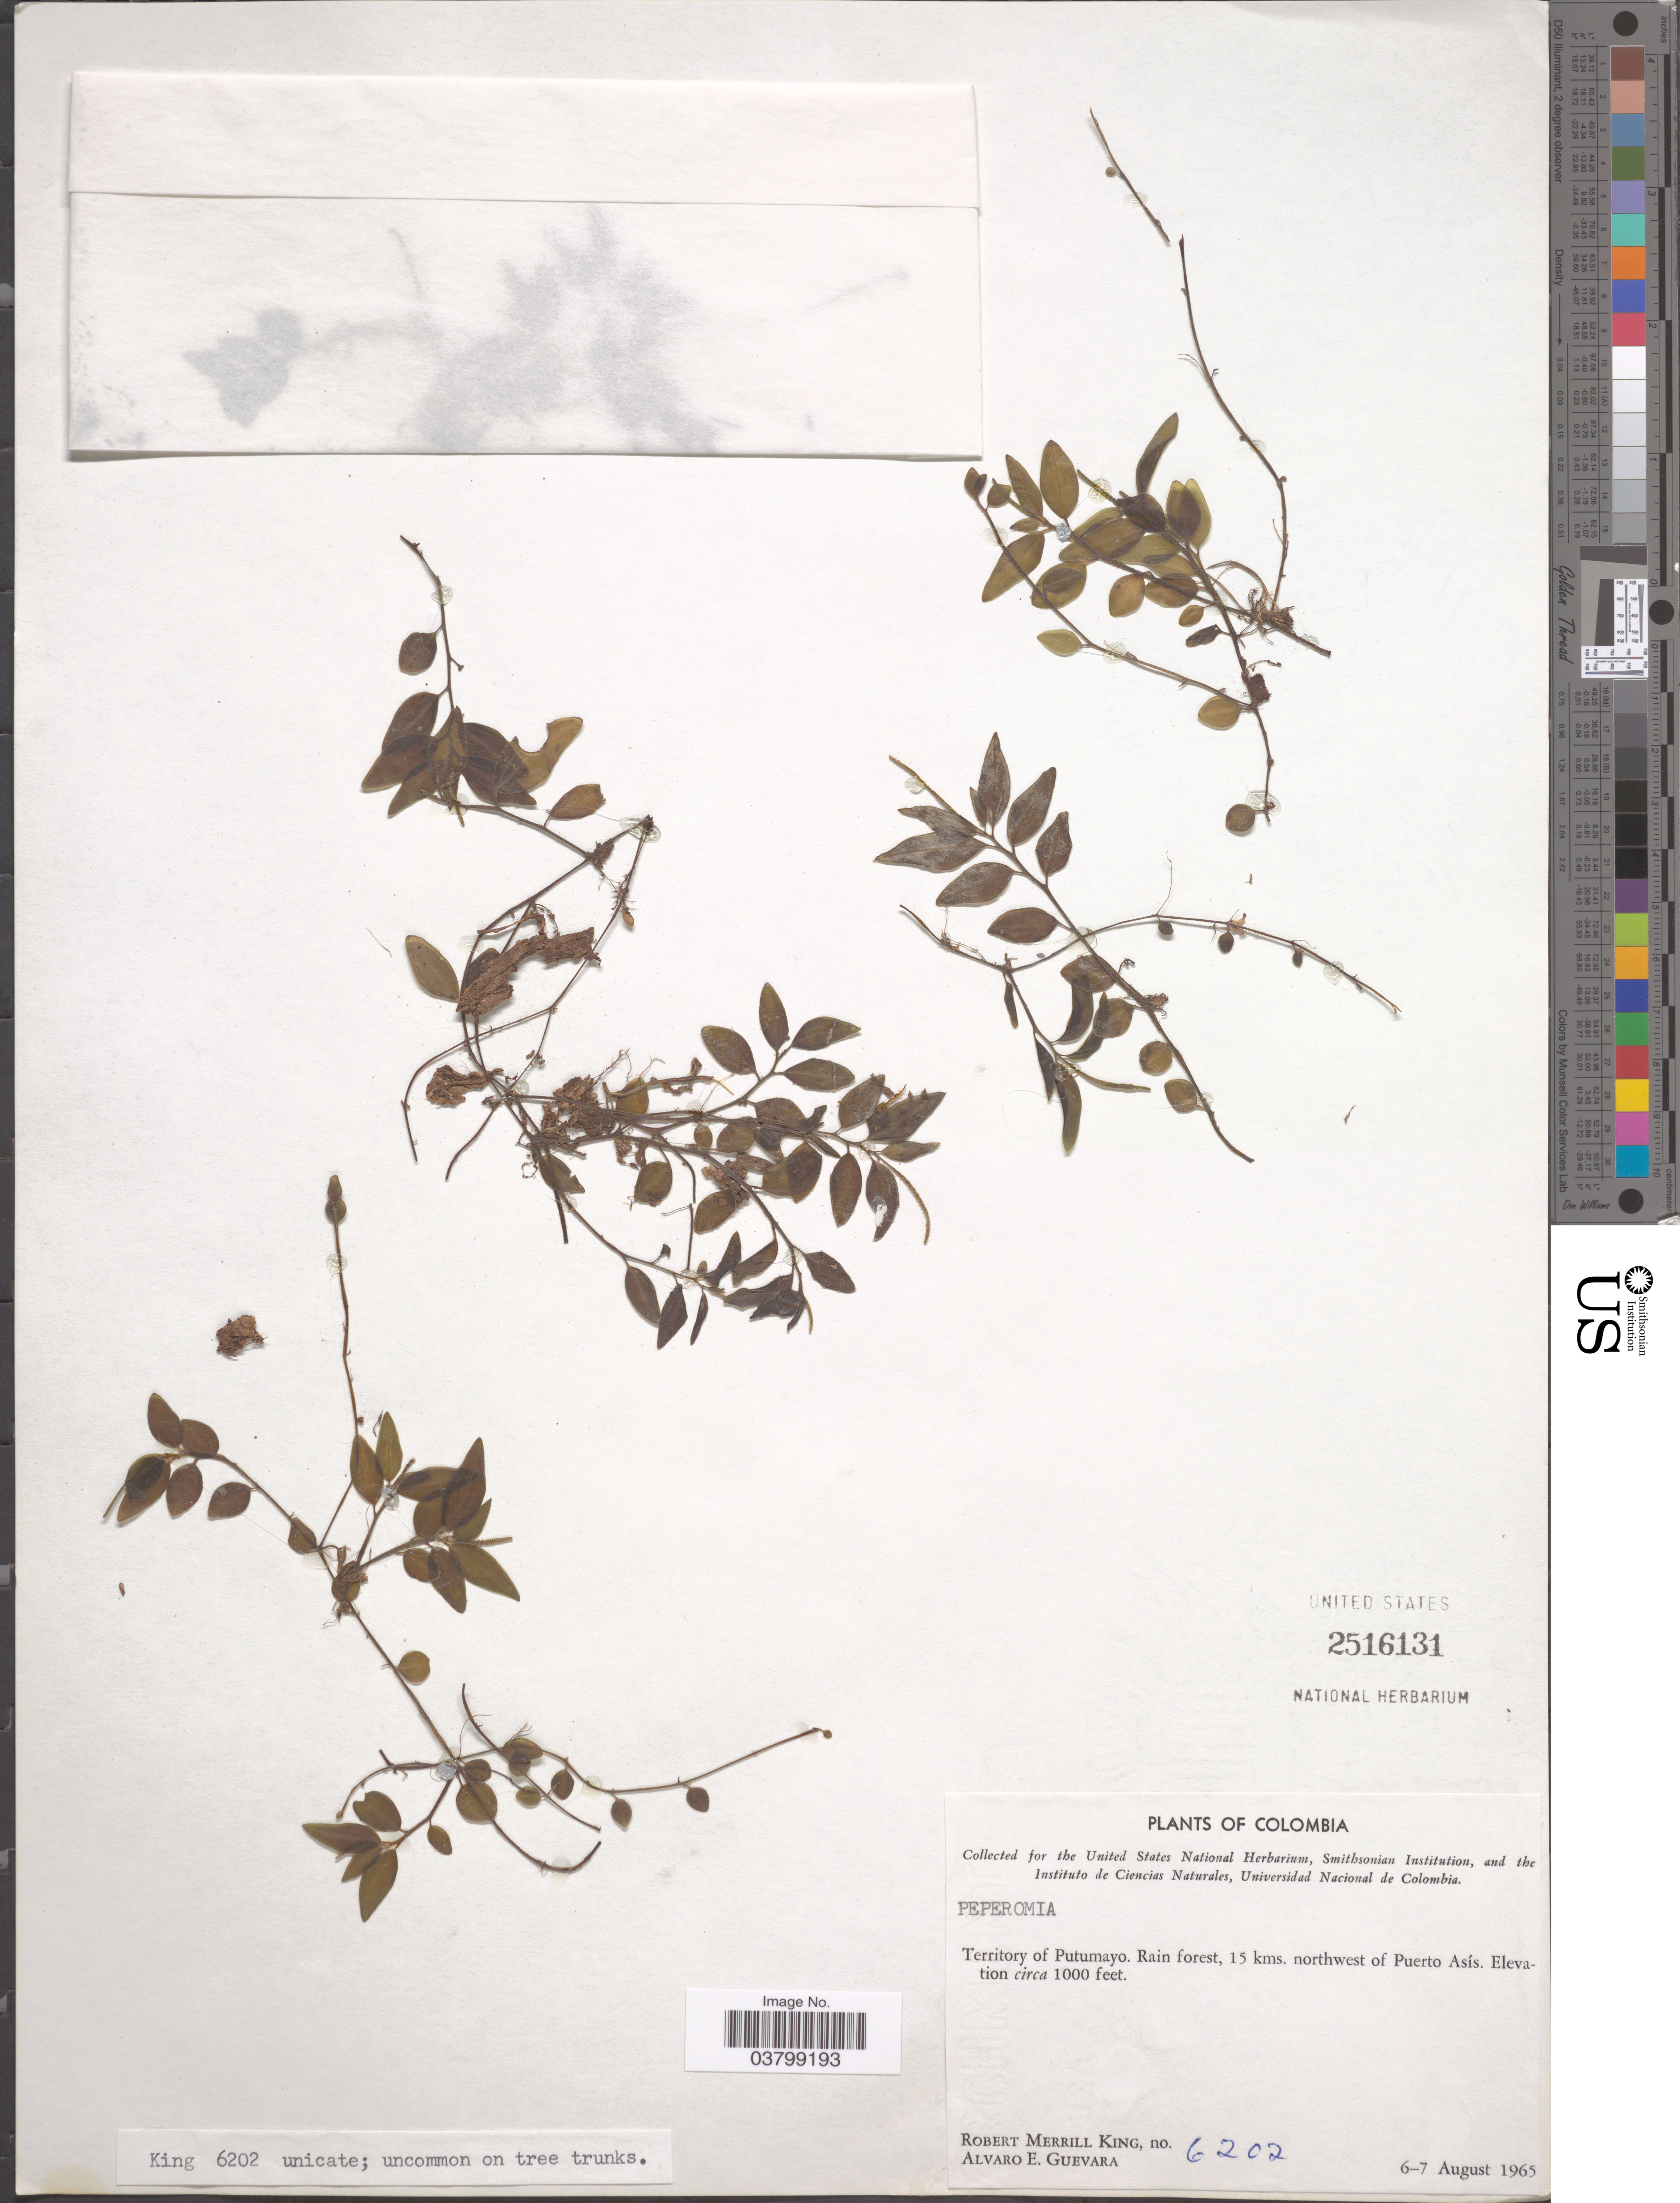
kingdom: Plantae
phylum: Tracheophyta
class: Magnoliopsida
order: Piperales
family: Piperaceae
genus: Peperomia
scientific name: Peperomia sp.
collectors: R. M. King & A. E. Guevara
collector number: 6202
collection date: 1965-08-06/1965-08-07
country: Colombia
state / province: Putumayo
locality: Territory of Putumayo. Rain forest, 15 kms. northwest of Puerto Asís.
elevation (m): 305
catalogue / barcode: US 2516131